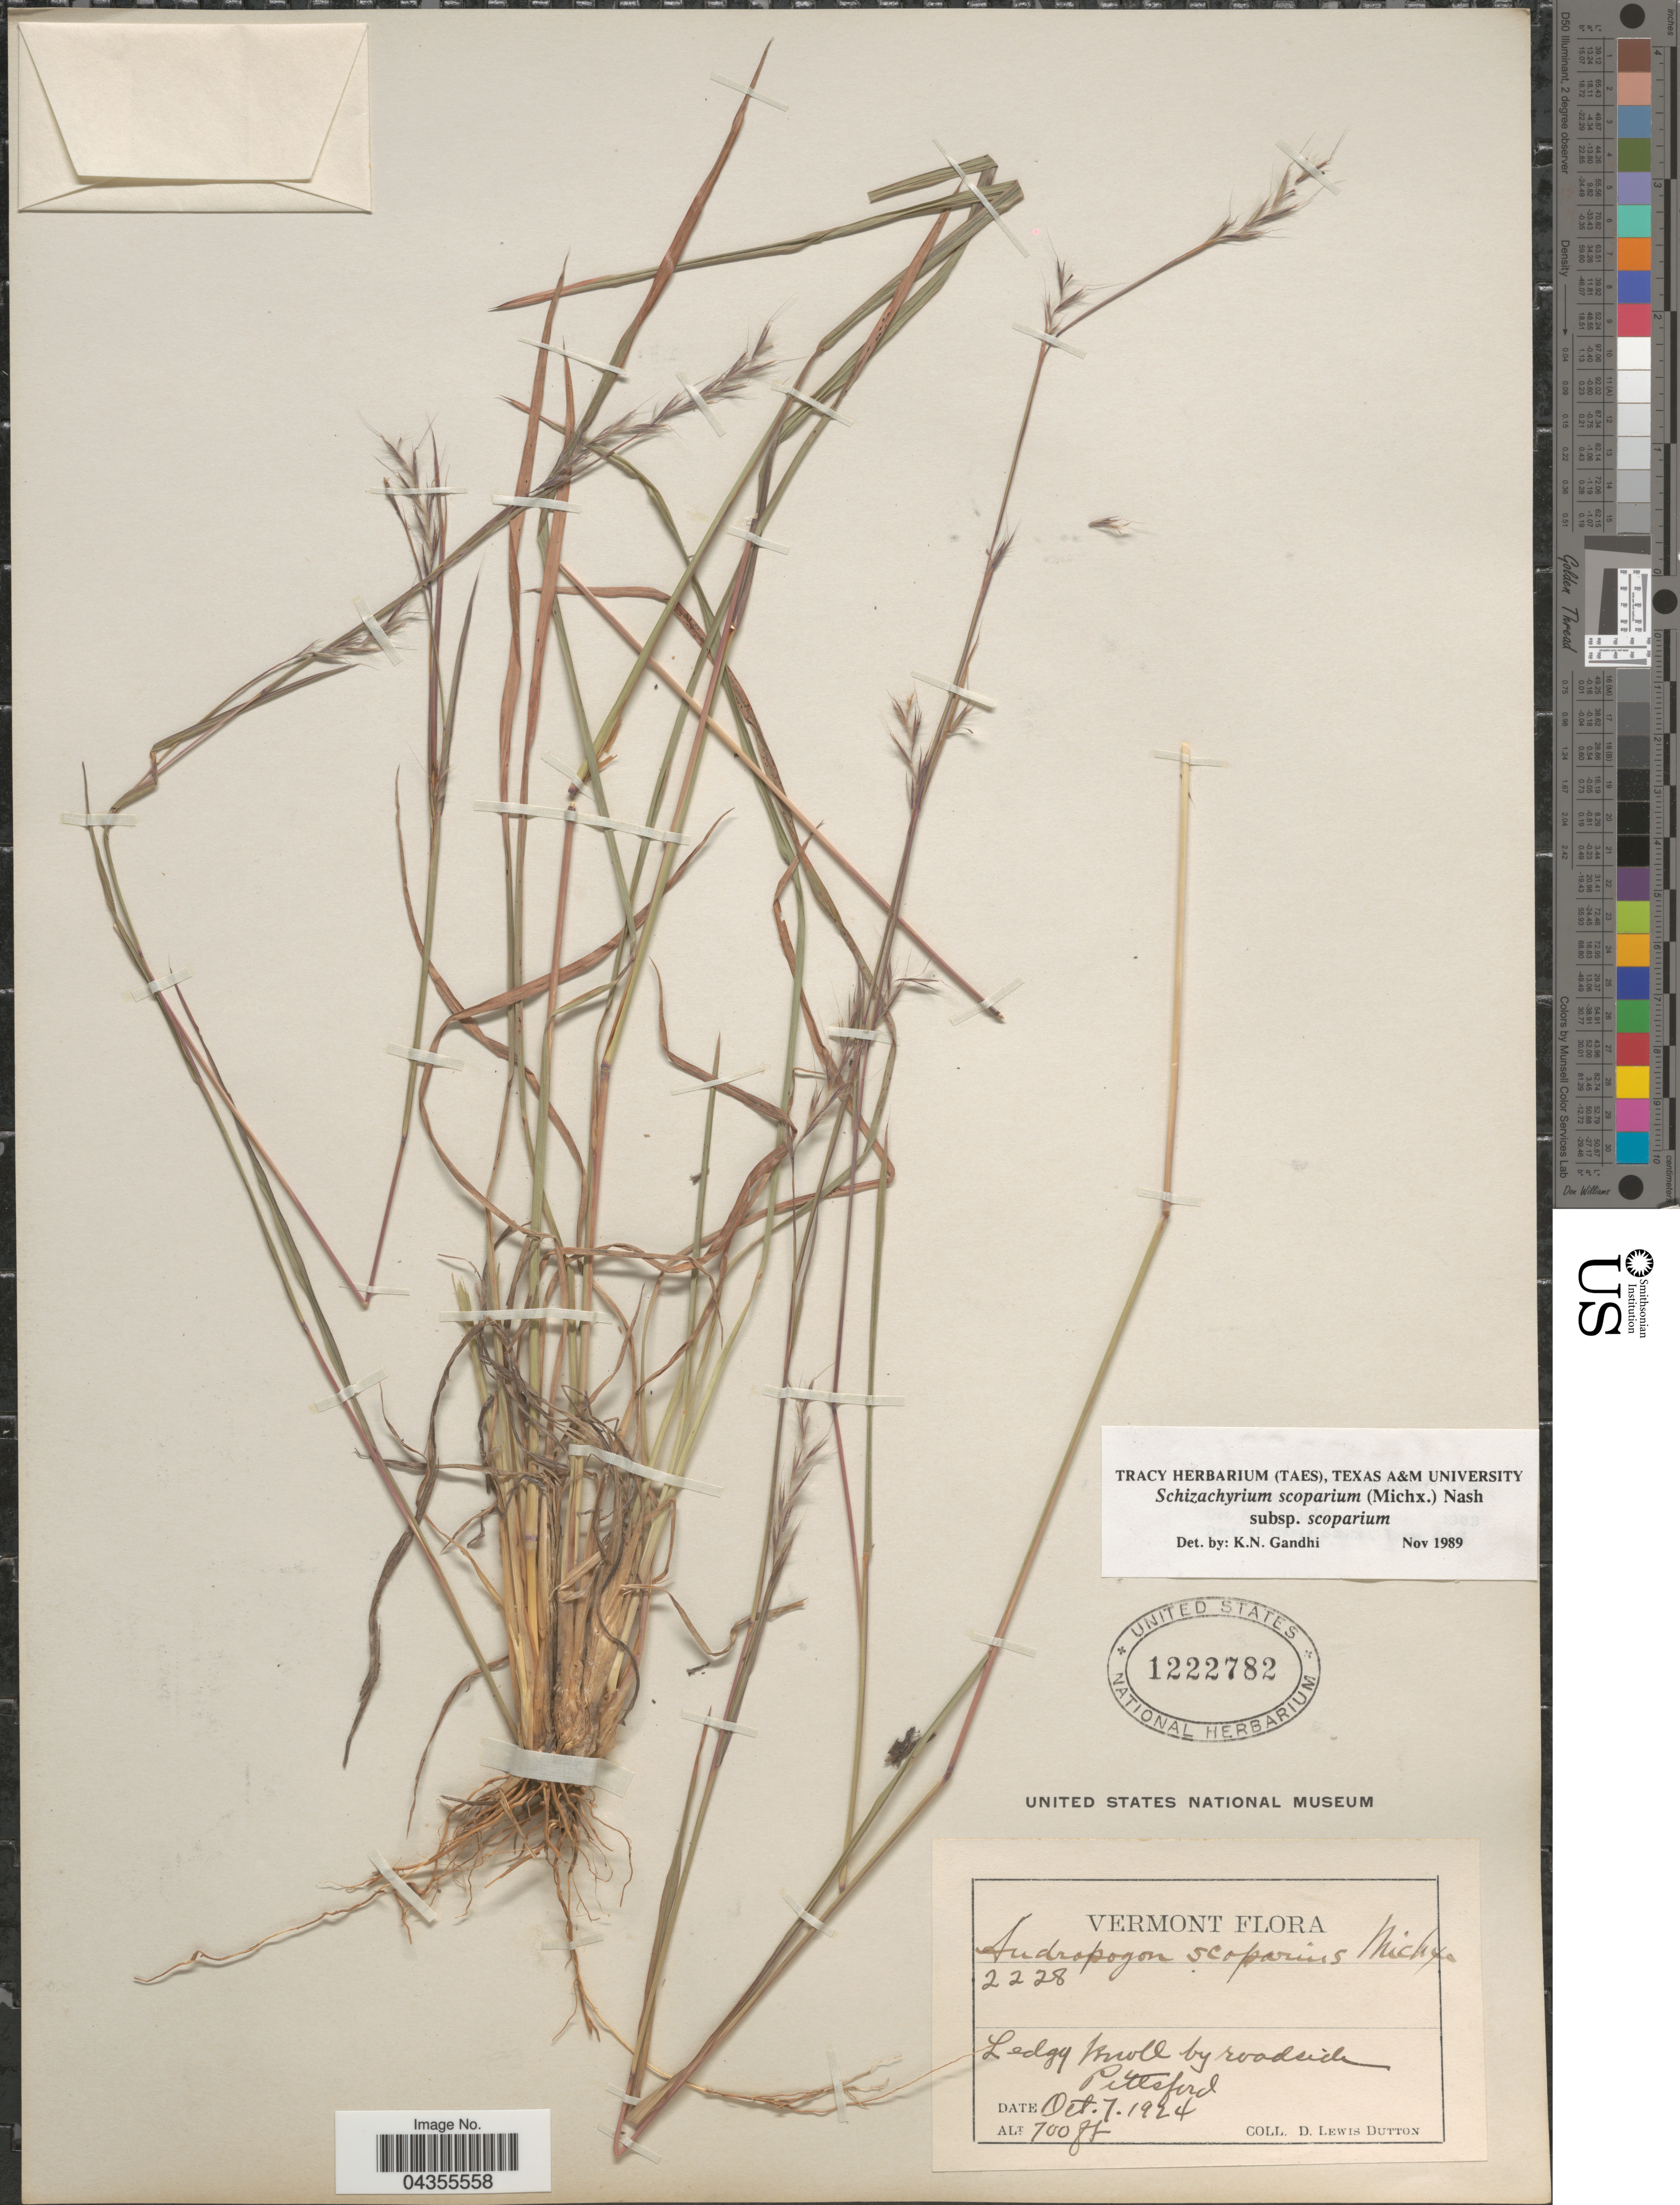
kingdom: Plantae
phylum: Tracheophyta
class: Liliopsida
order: Poales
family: Poaceae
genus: Schizachyrium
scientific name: Schizachyrium scoparium var. scoparium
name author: (Michx.) Nash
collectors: D. Dutton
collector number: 2228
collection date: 1924-10-07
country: United States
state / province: Vermont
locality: Pittsford.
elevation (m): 213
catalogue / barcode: US 1222782